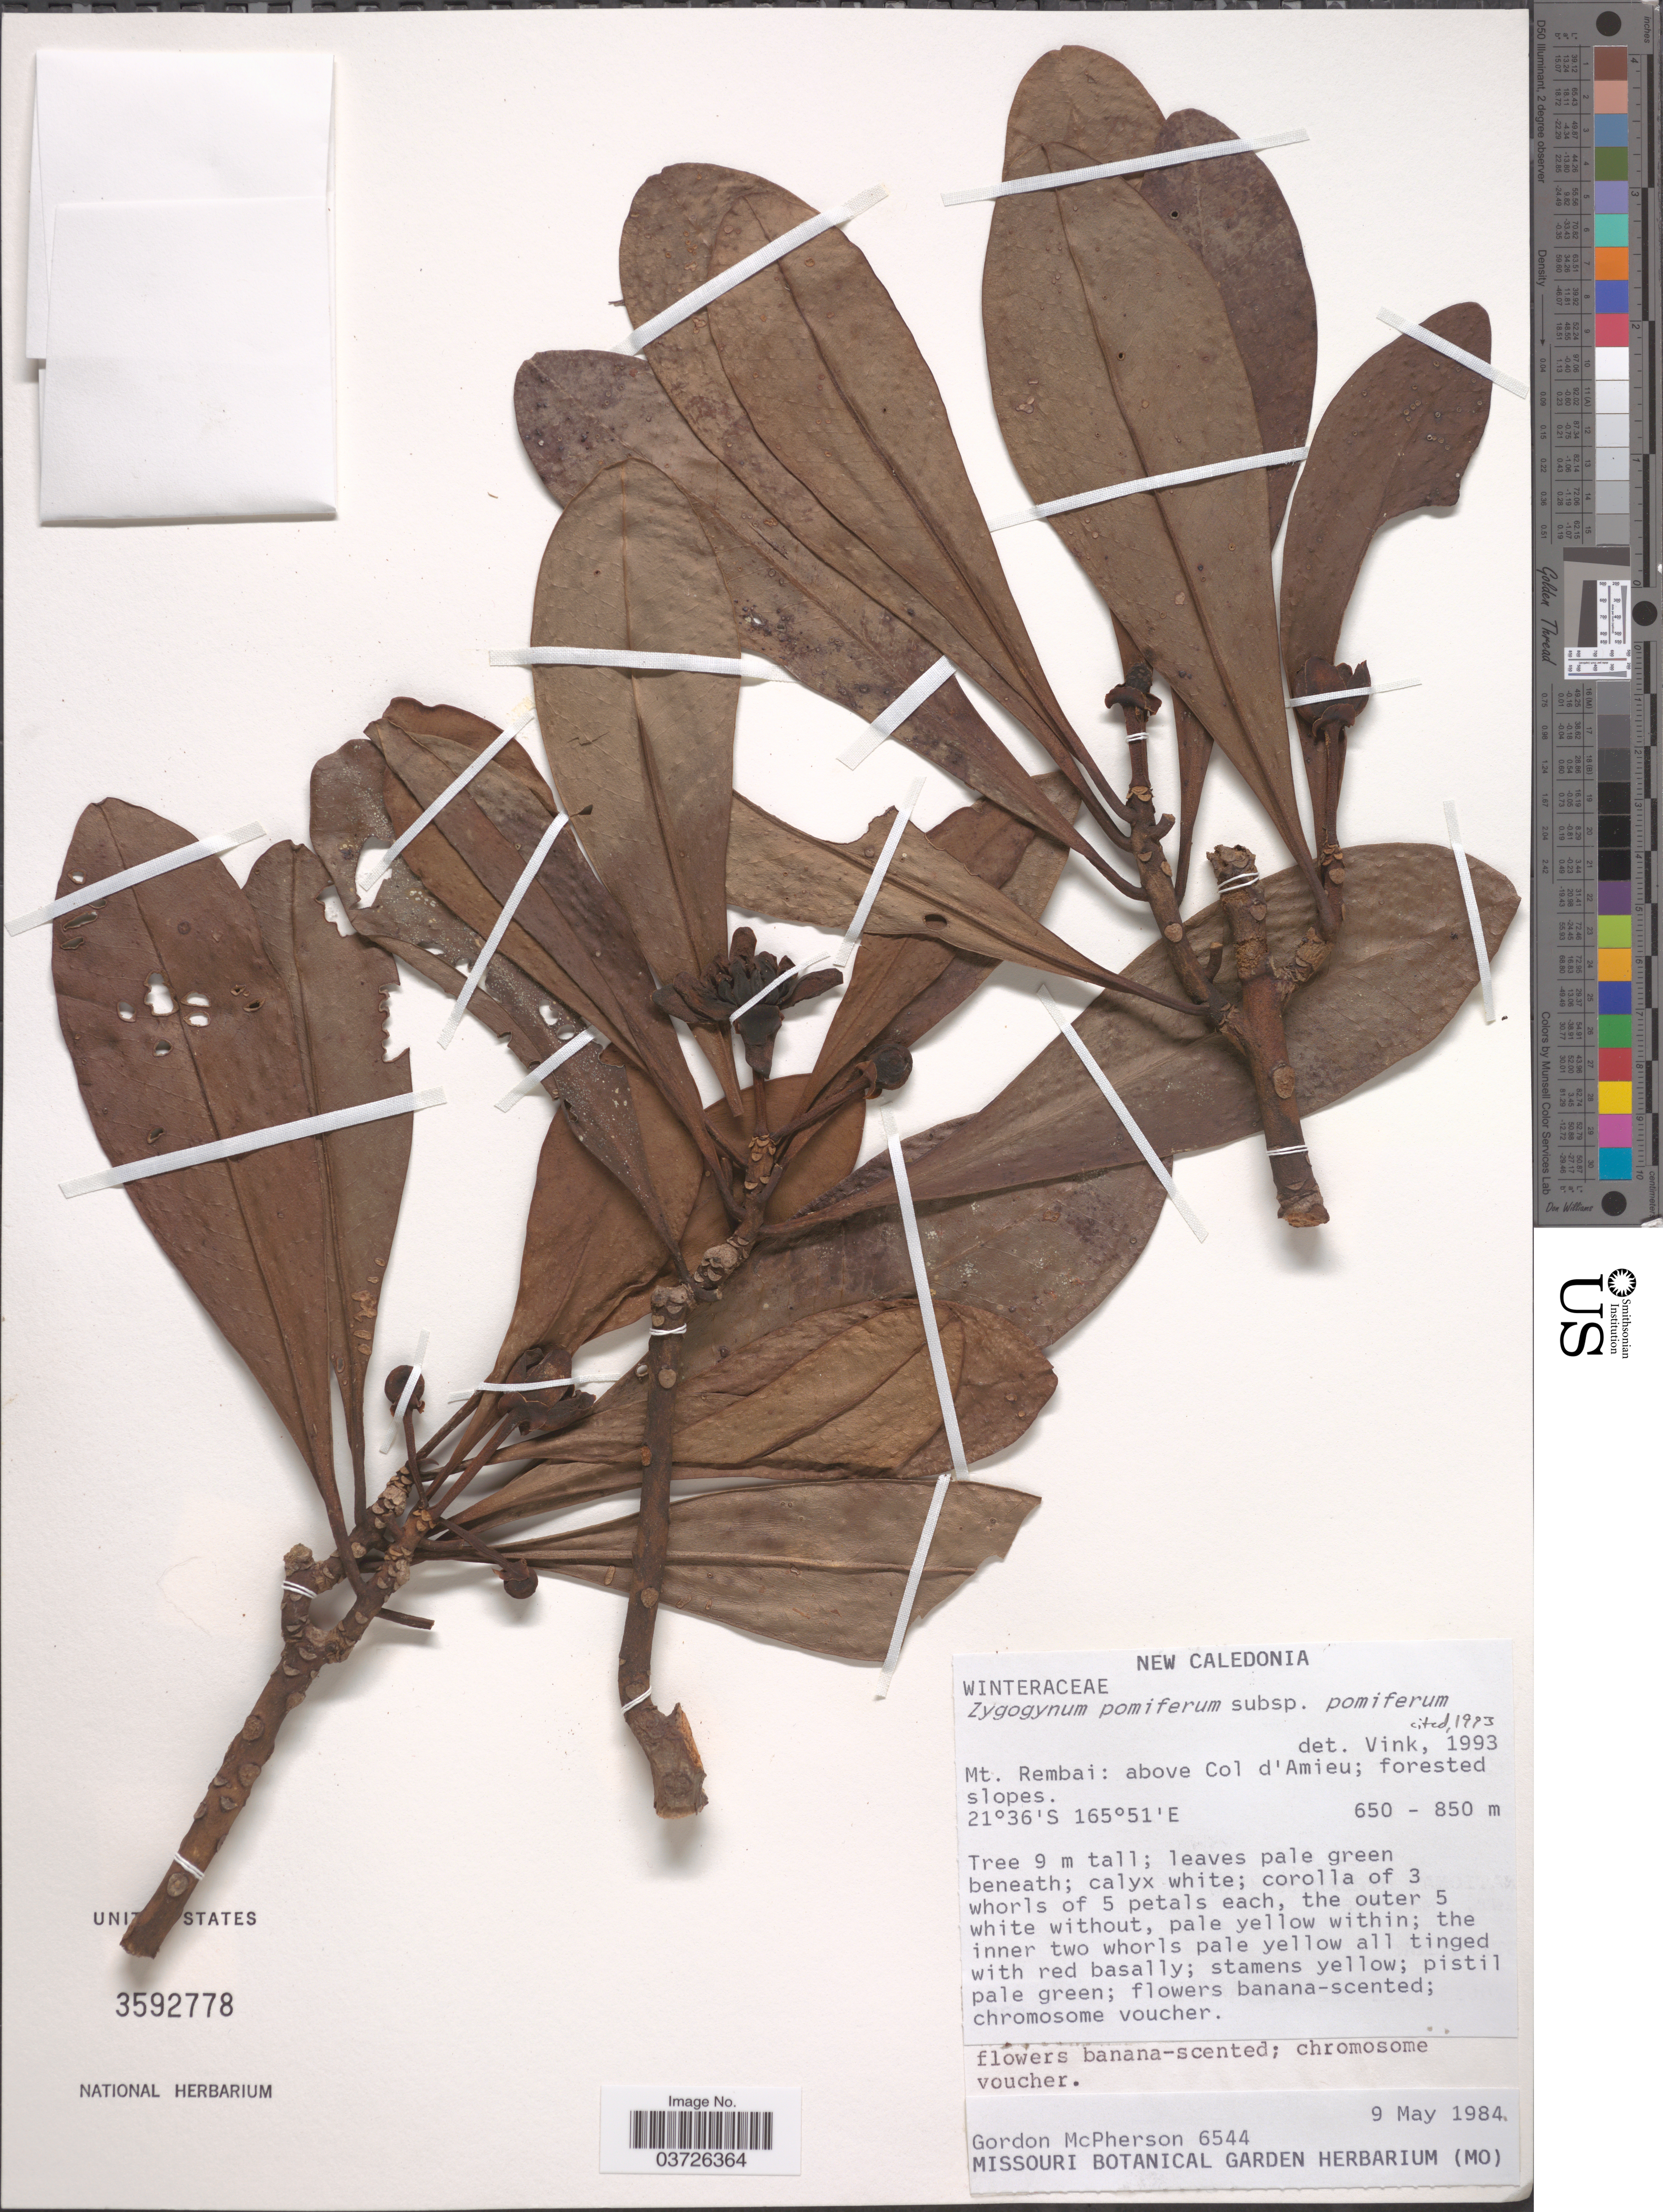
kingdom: Plantae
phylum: Tracheophyta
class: Magnoliopsida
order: Canellales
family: Winteraceae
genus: Zygogynum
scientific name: Zygogynum pomiferum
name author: Baill.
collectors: G. D. McPherson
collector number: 6544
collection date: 1984-05-09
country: New Caledonia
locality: Mt. Rembai: above Col d'Amieu.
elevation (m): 650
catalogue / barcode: US 3592778